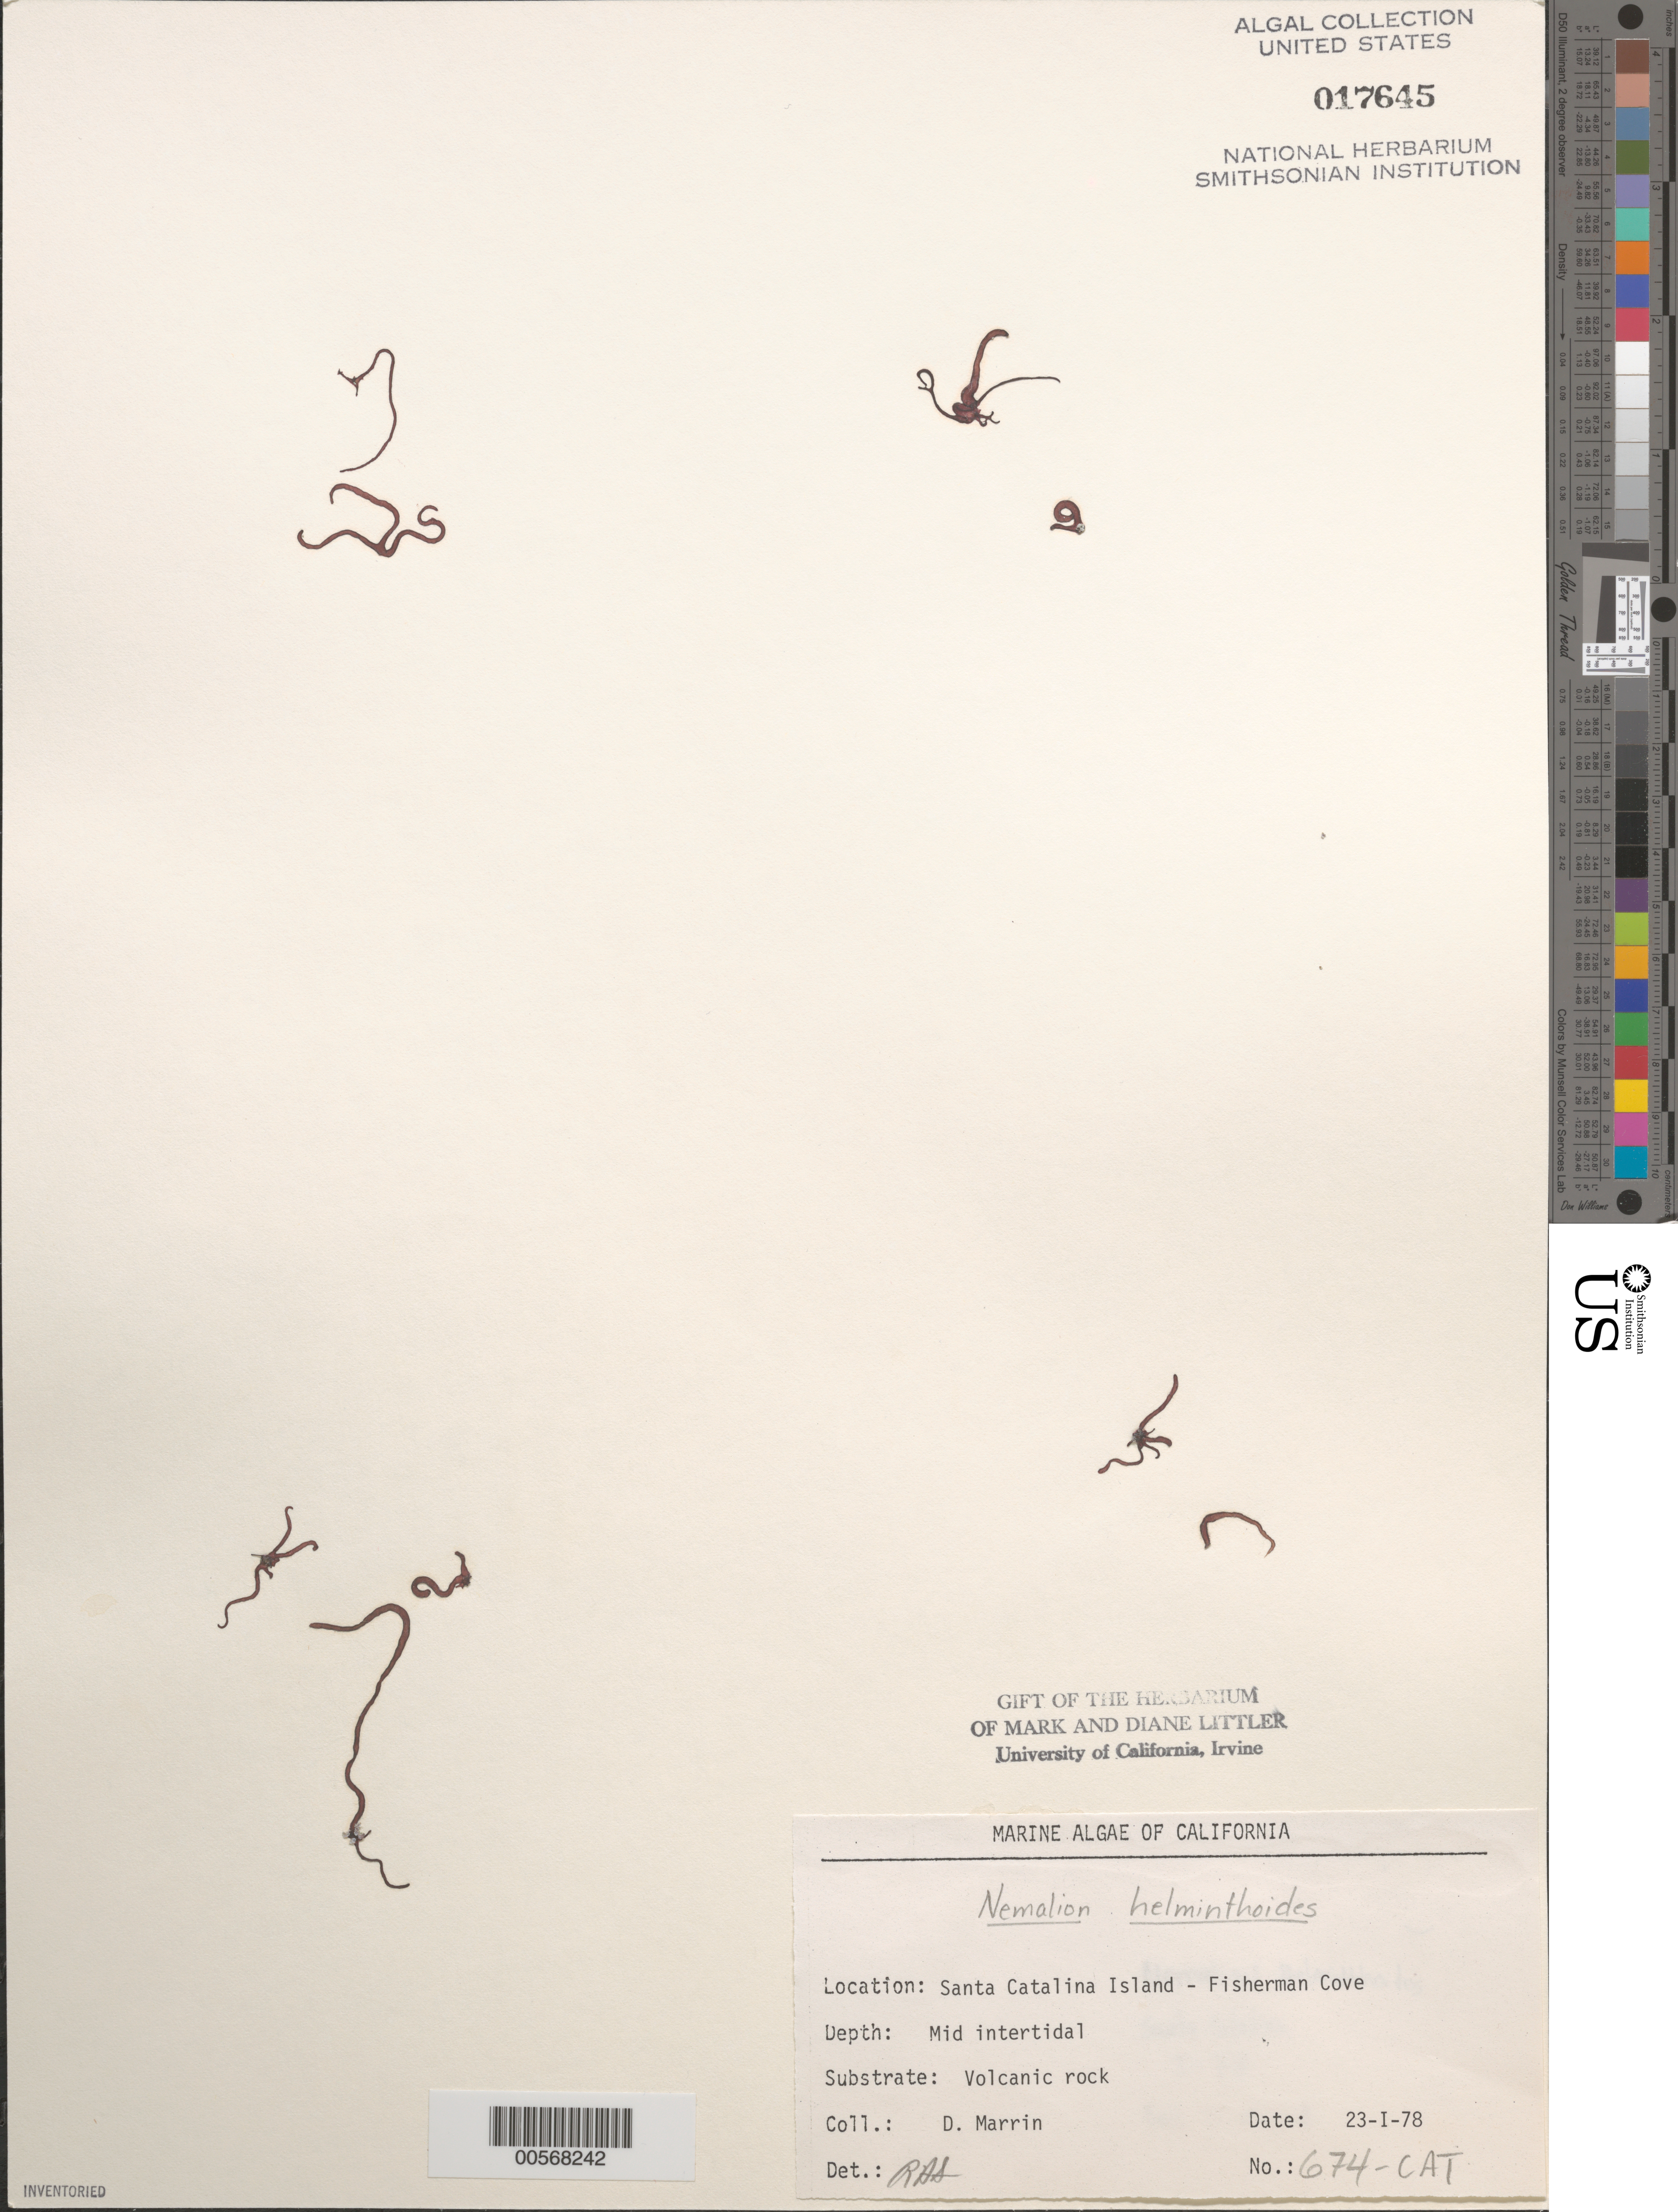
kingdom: Plantae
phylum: Rhodophyta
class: Florideophyceae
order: Nemaliales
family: Nemaliaceae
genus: Nemalion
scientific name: Nemalion multifidum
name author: (Lyngb.) Chauvin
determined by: Algae name updating Project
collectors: D. Marrin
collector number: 674-CAT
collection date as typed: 23 Jan 1978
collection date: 1978-01-23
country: United States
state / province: California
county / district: Los Angeles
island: Santa Catalina Island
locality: Fishermen Cove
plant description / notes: BLM-SOCALBIGHT Rocky Intertidal Survey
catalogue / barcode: US 17645